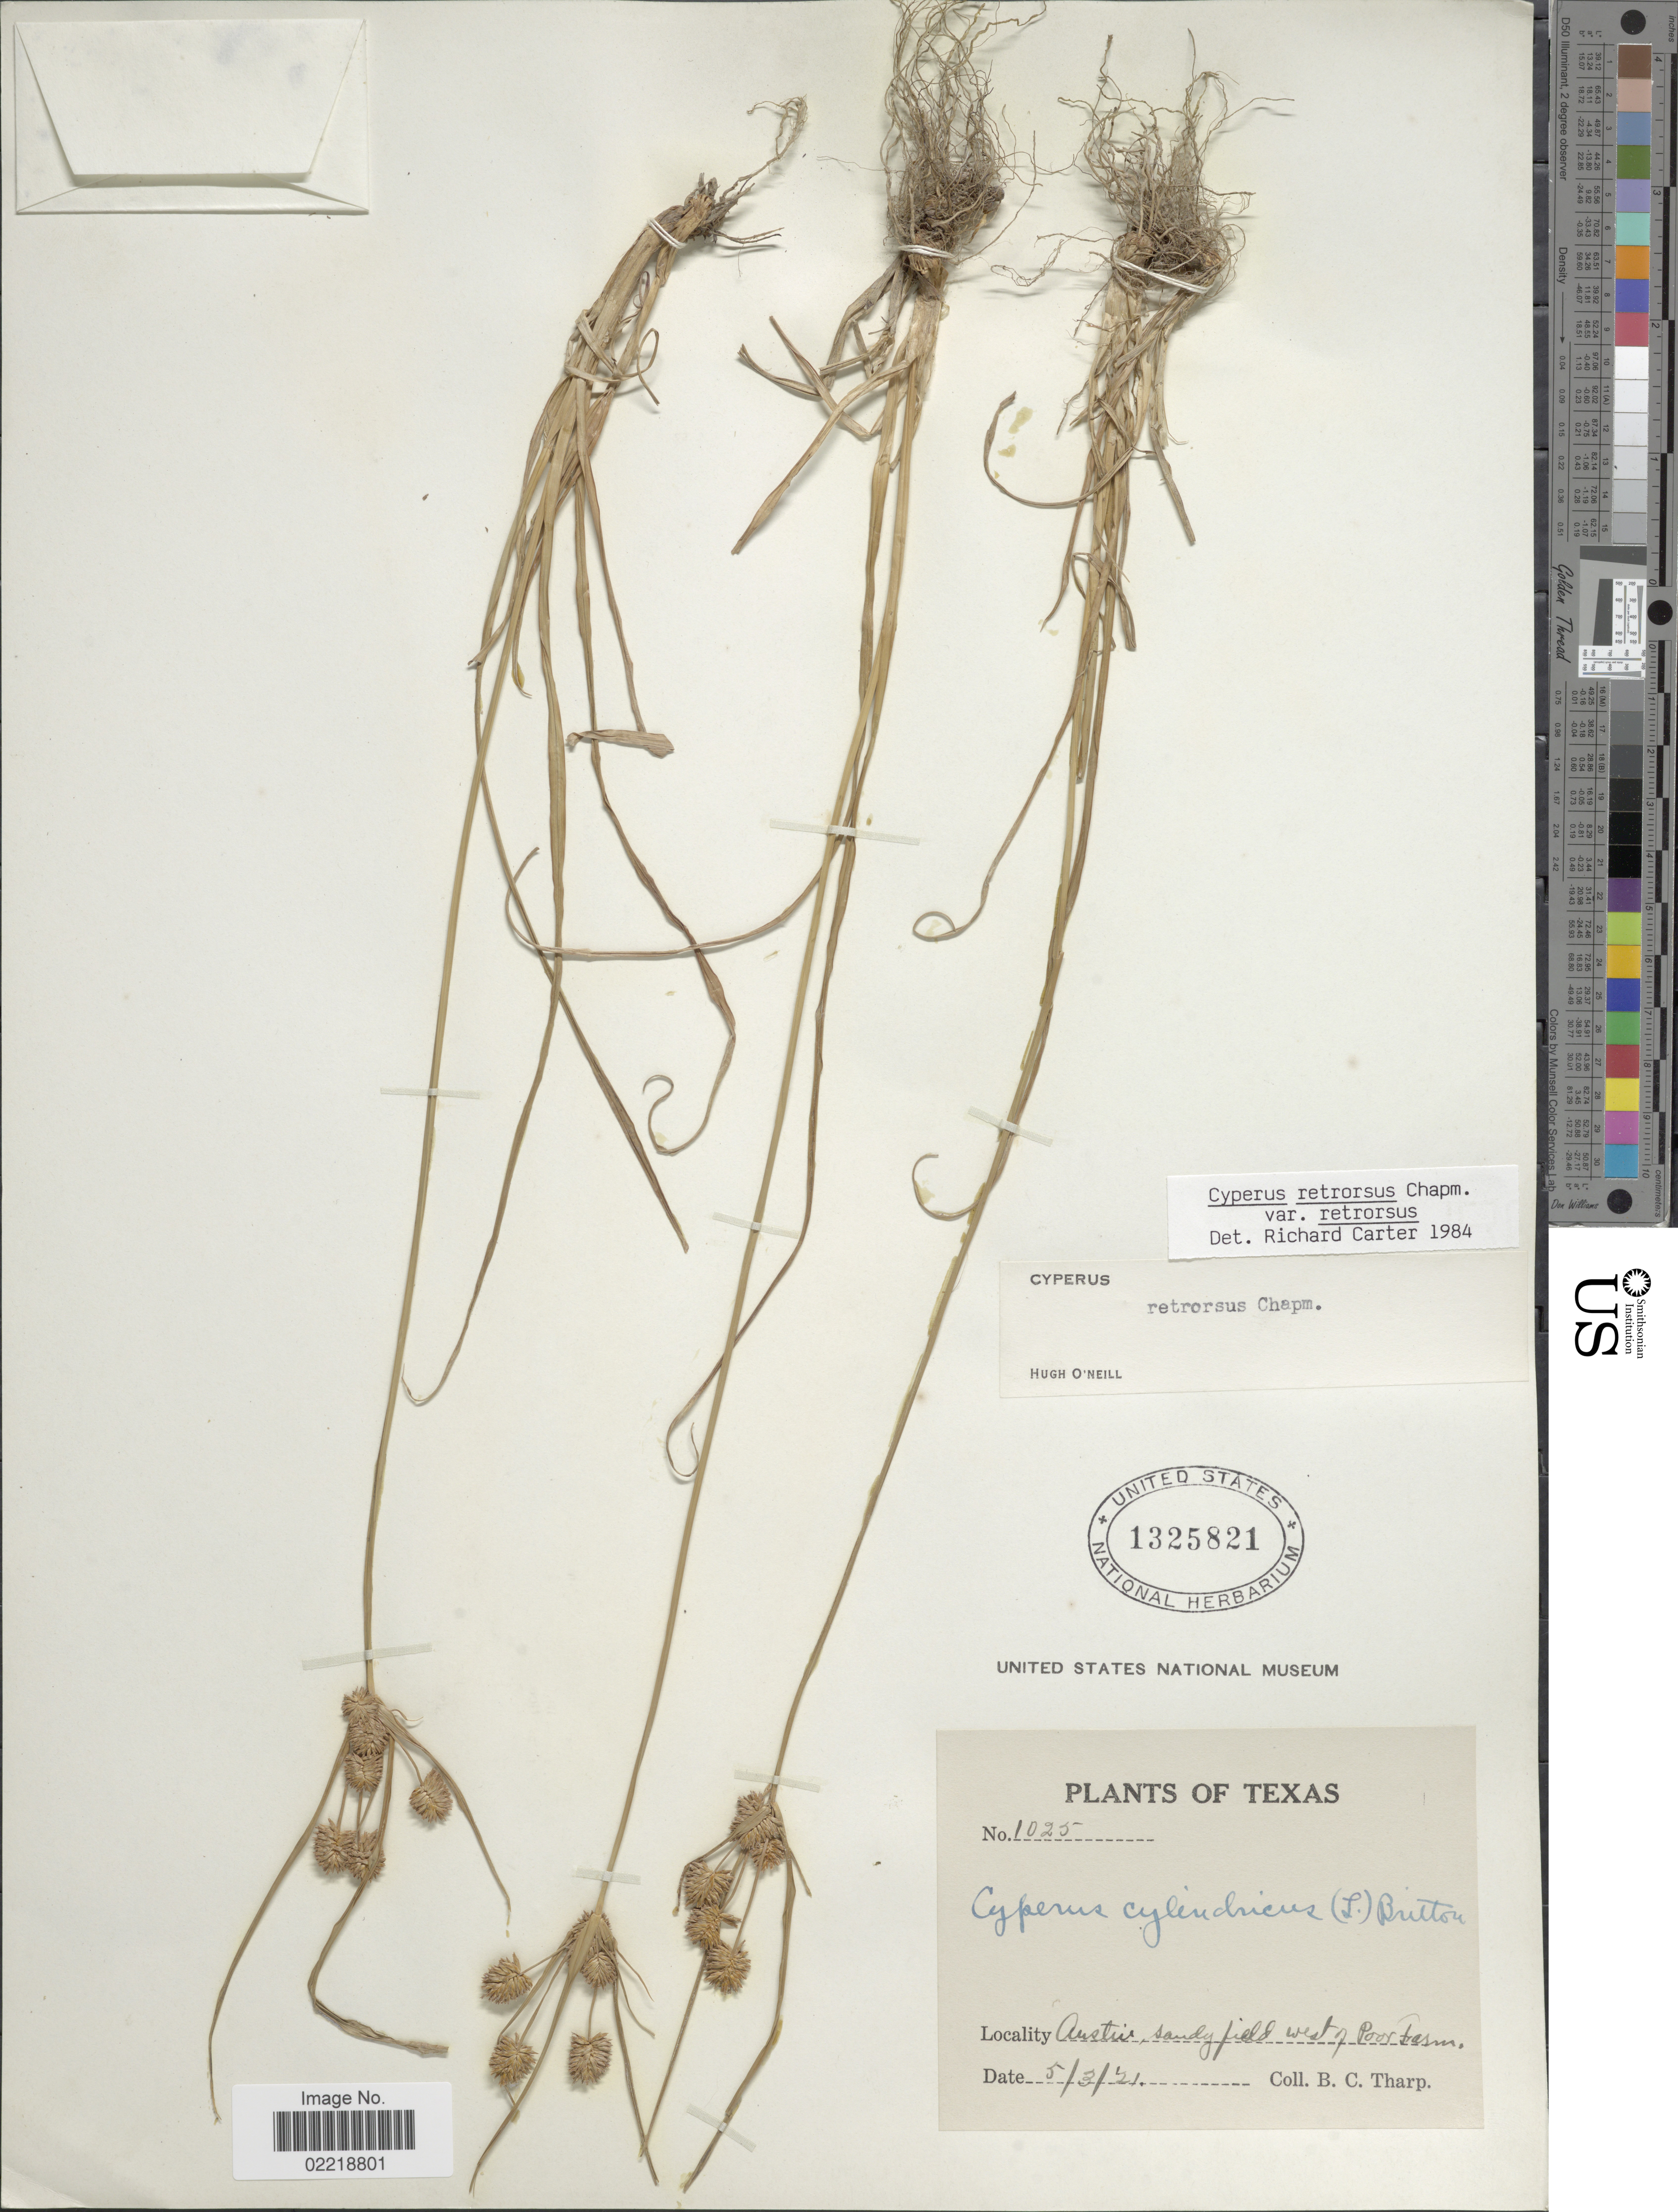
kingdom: Plantae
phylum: Tracheophyta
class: Liliopsida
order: Poales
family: Cyperaceae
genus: Cyperus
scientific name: Cyperus retrorsus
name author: Chapm.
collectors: B. C. Tharp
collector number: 1025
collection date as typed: Transcribed d/m/y: 3/5/21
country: United States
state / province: Texas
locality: Austin. west of Poor Fresno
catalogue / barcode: US 1325821